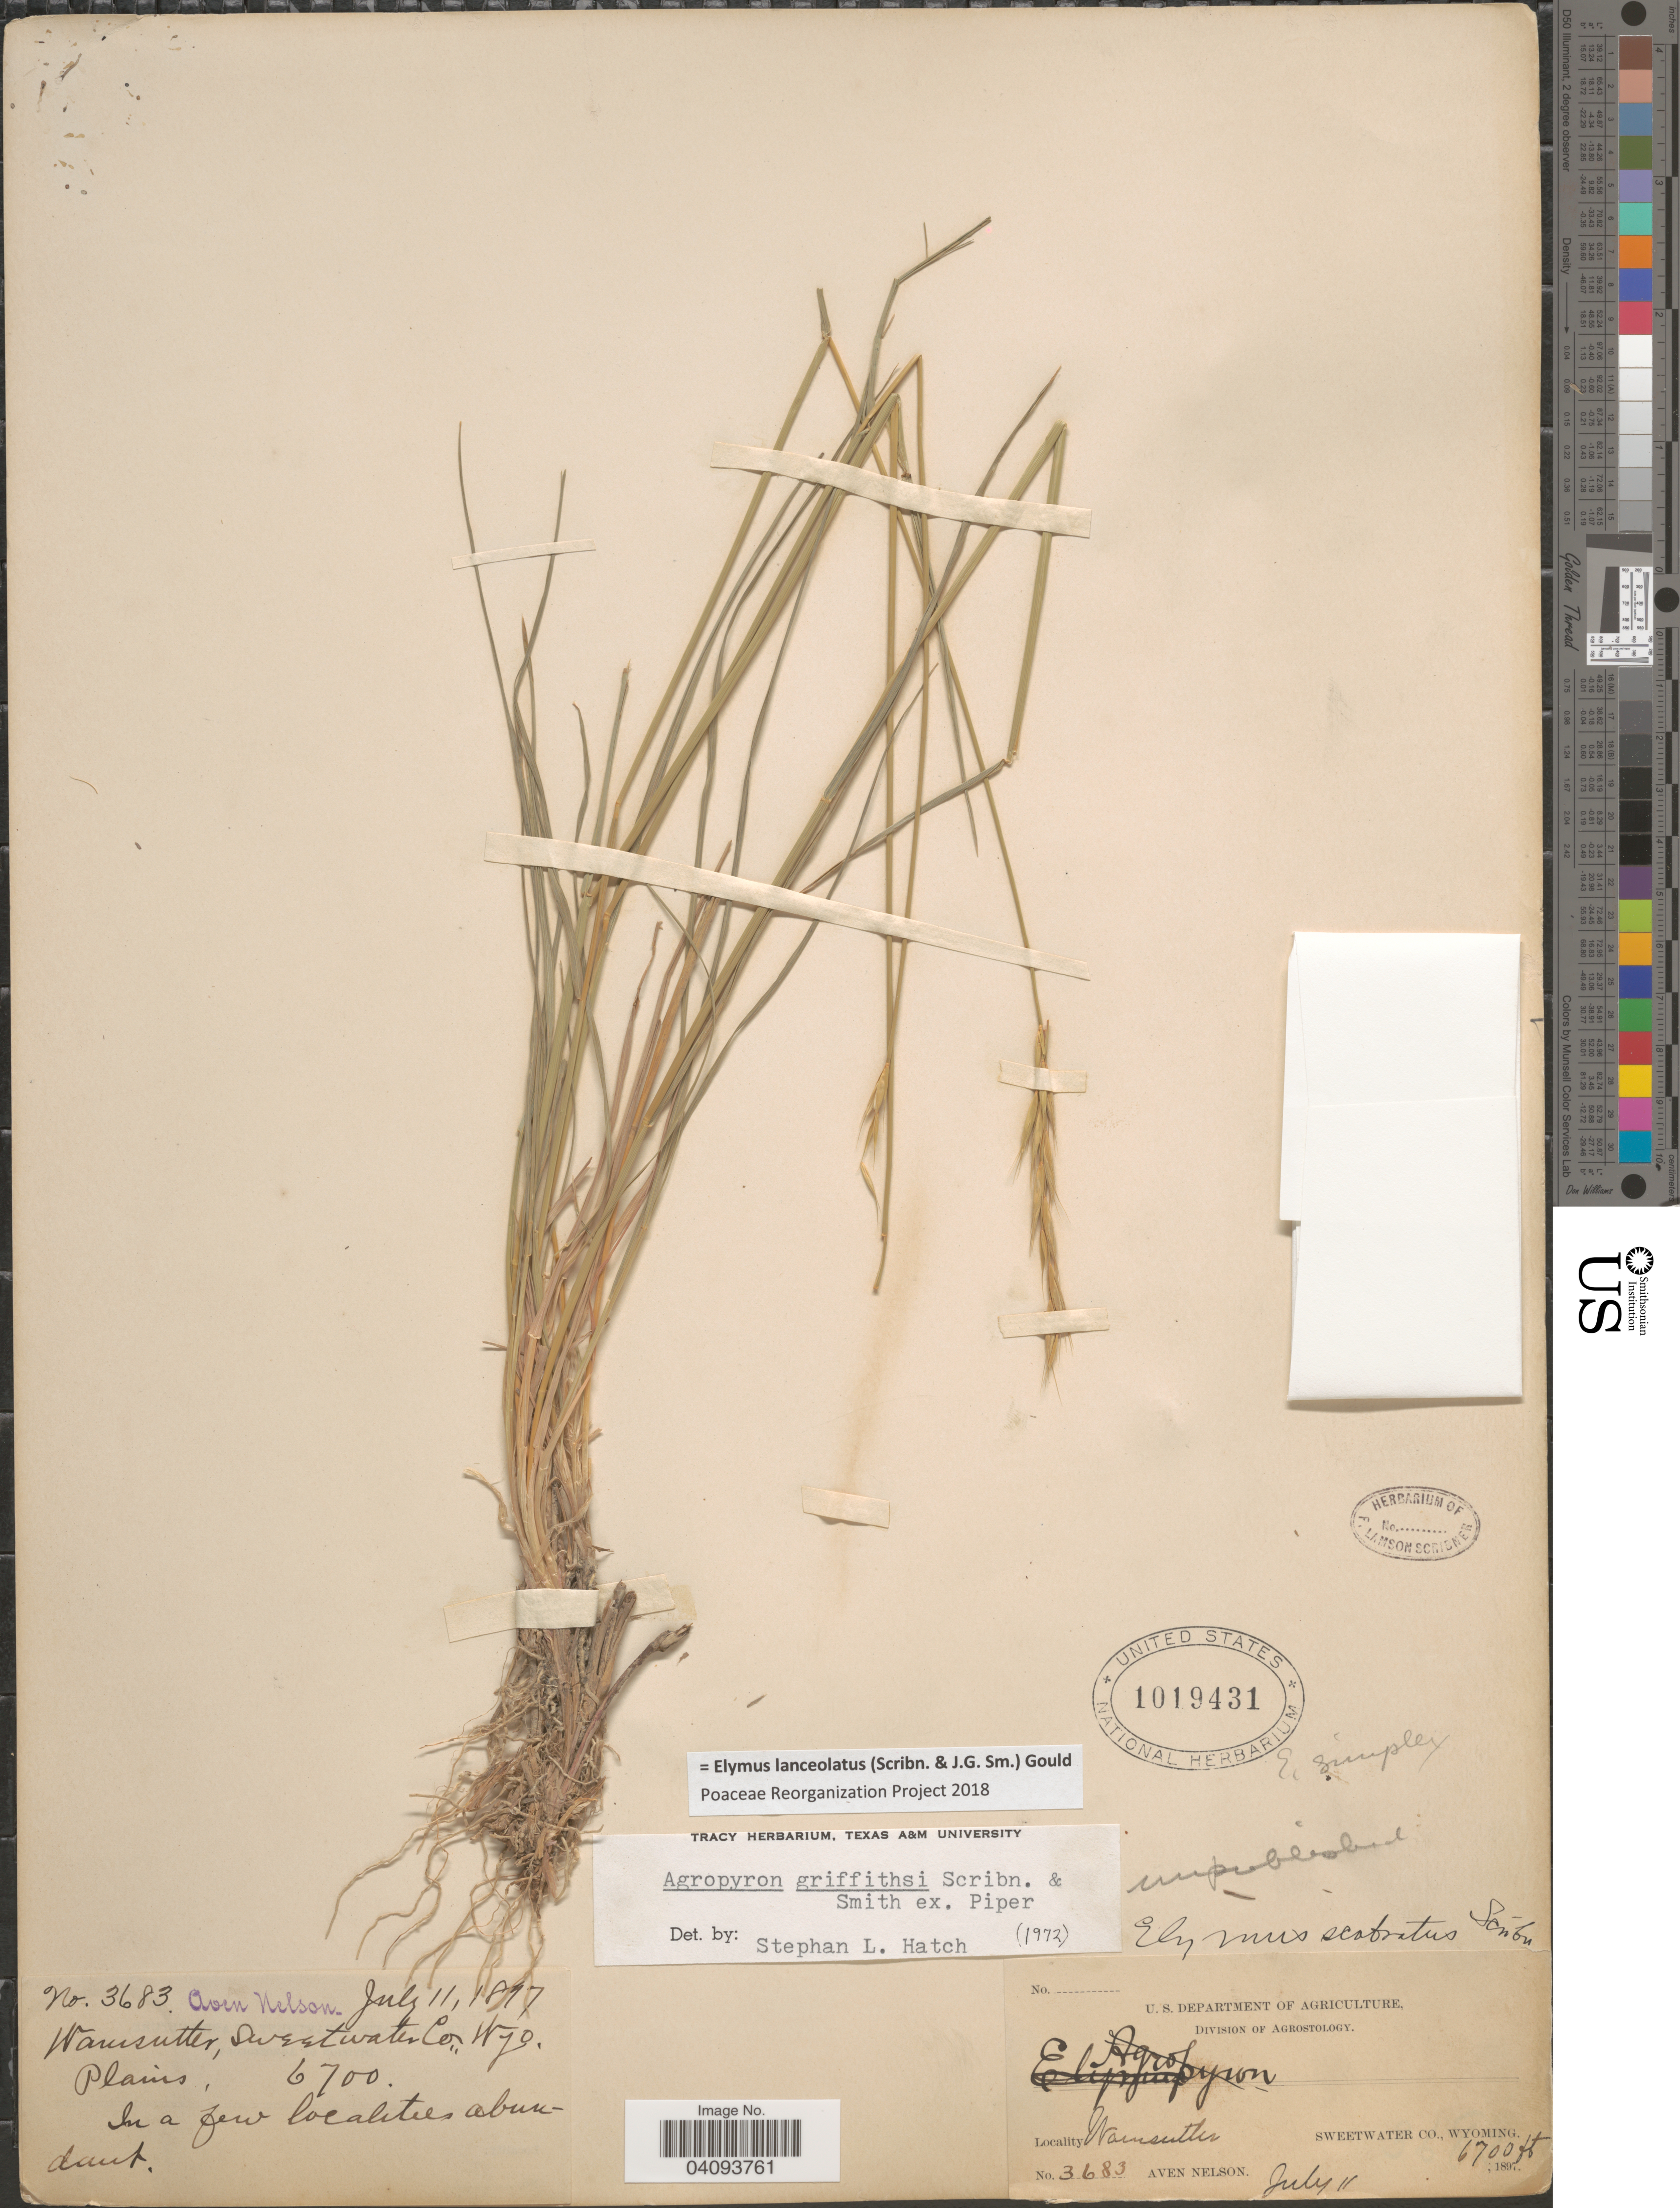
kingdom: Plantae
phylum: Tracheophyta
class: Liliopsida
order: Poales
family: Poaceae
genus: Elymus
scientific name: Elymus lanceolatus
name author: (Scribn. & J.G. Sm.) Gould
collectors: A. Nelson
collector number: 3683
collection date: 1897-07-11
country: United States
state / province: Wyoming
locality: Wamsutter. Sweetwater Co.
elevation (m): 2042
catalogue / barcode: US 1019431